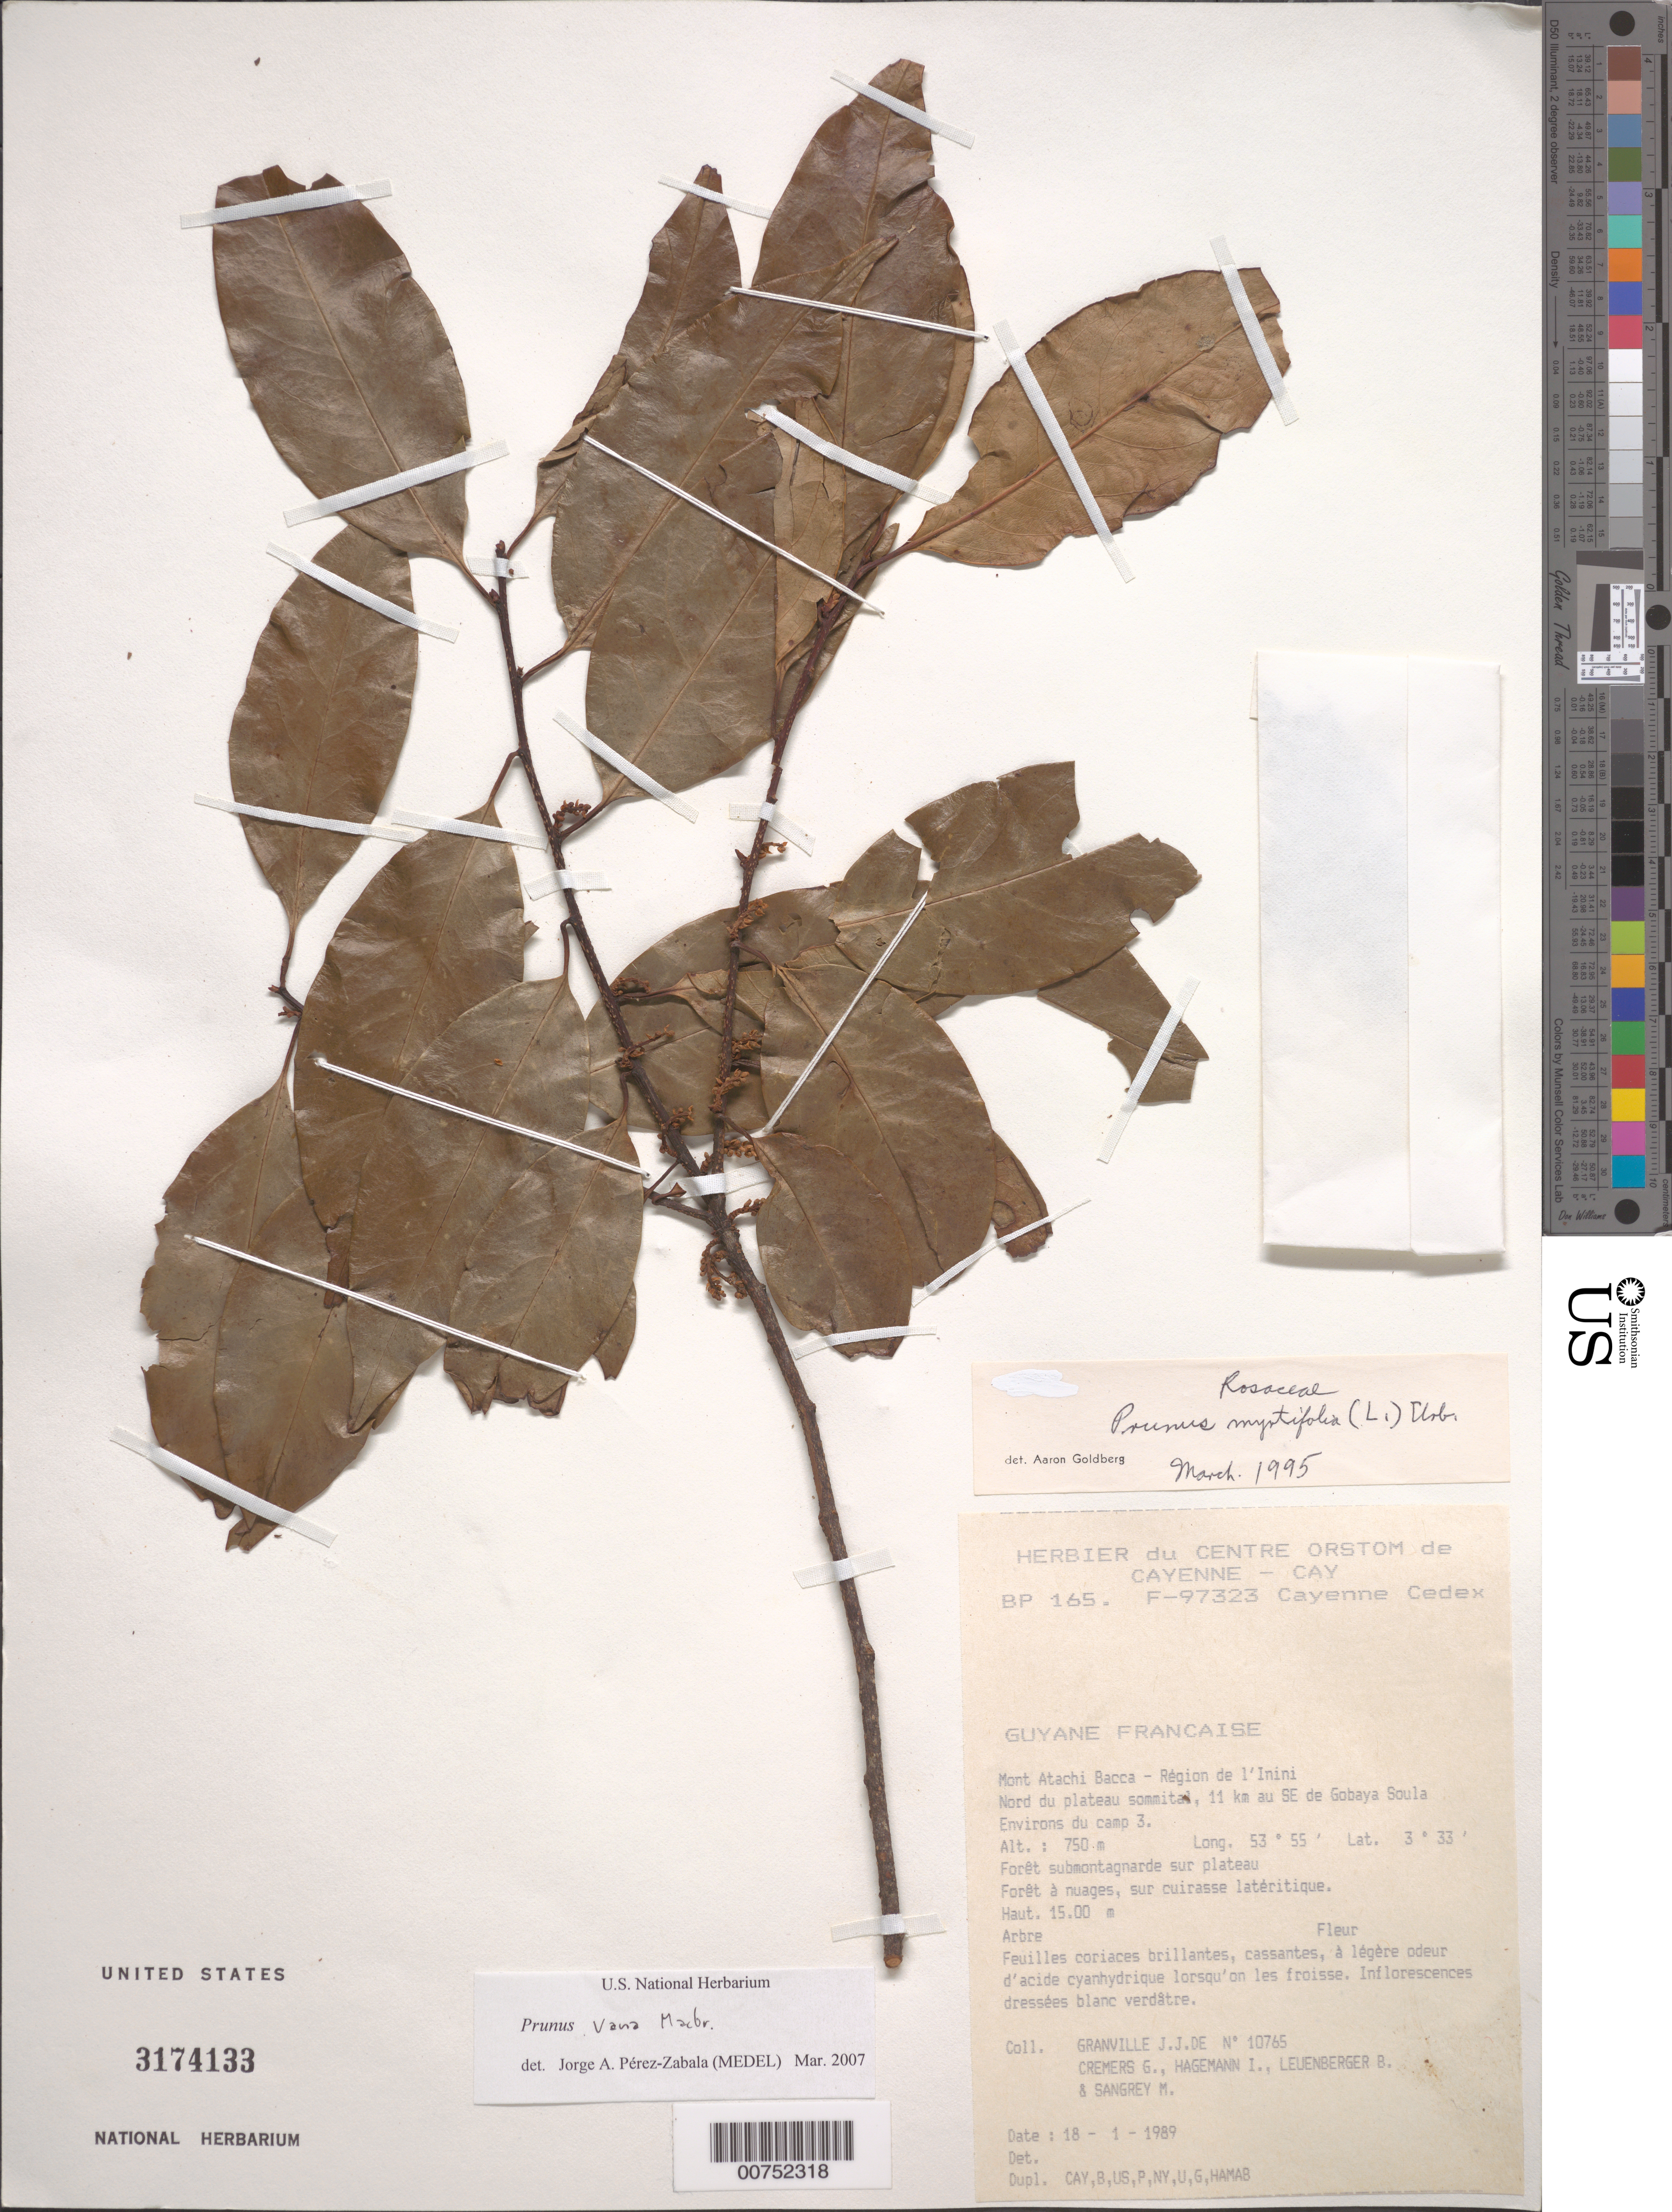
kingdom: Plantae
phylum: Tracheophyta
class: Magnoliopsida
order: Rosales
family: Rosaceae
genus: Prunus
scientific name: Prunus vana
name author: J.F. Macbr.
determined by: Pérez-Zabala, Jorge A.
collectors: J.-J. de Granville, G. Cremers, J. Hagemann, B. E. Leuenberger & M. S. Sangrey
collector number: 10765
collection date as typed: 18-Jan-89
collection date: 1989-01-18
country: French Guiana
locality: Mont Atachi Bacca, région de l'Inini. Nord du plateau sommital, 11 km au SE de Gobaya Soula, env de camp 3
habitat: Forêt submontagnarde sur plateau, forêt à nuages, sur cuirasse latéritique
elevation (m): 750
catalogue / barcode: US 3174133